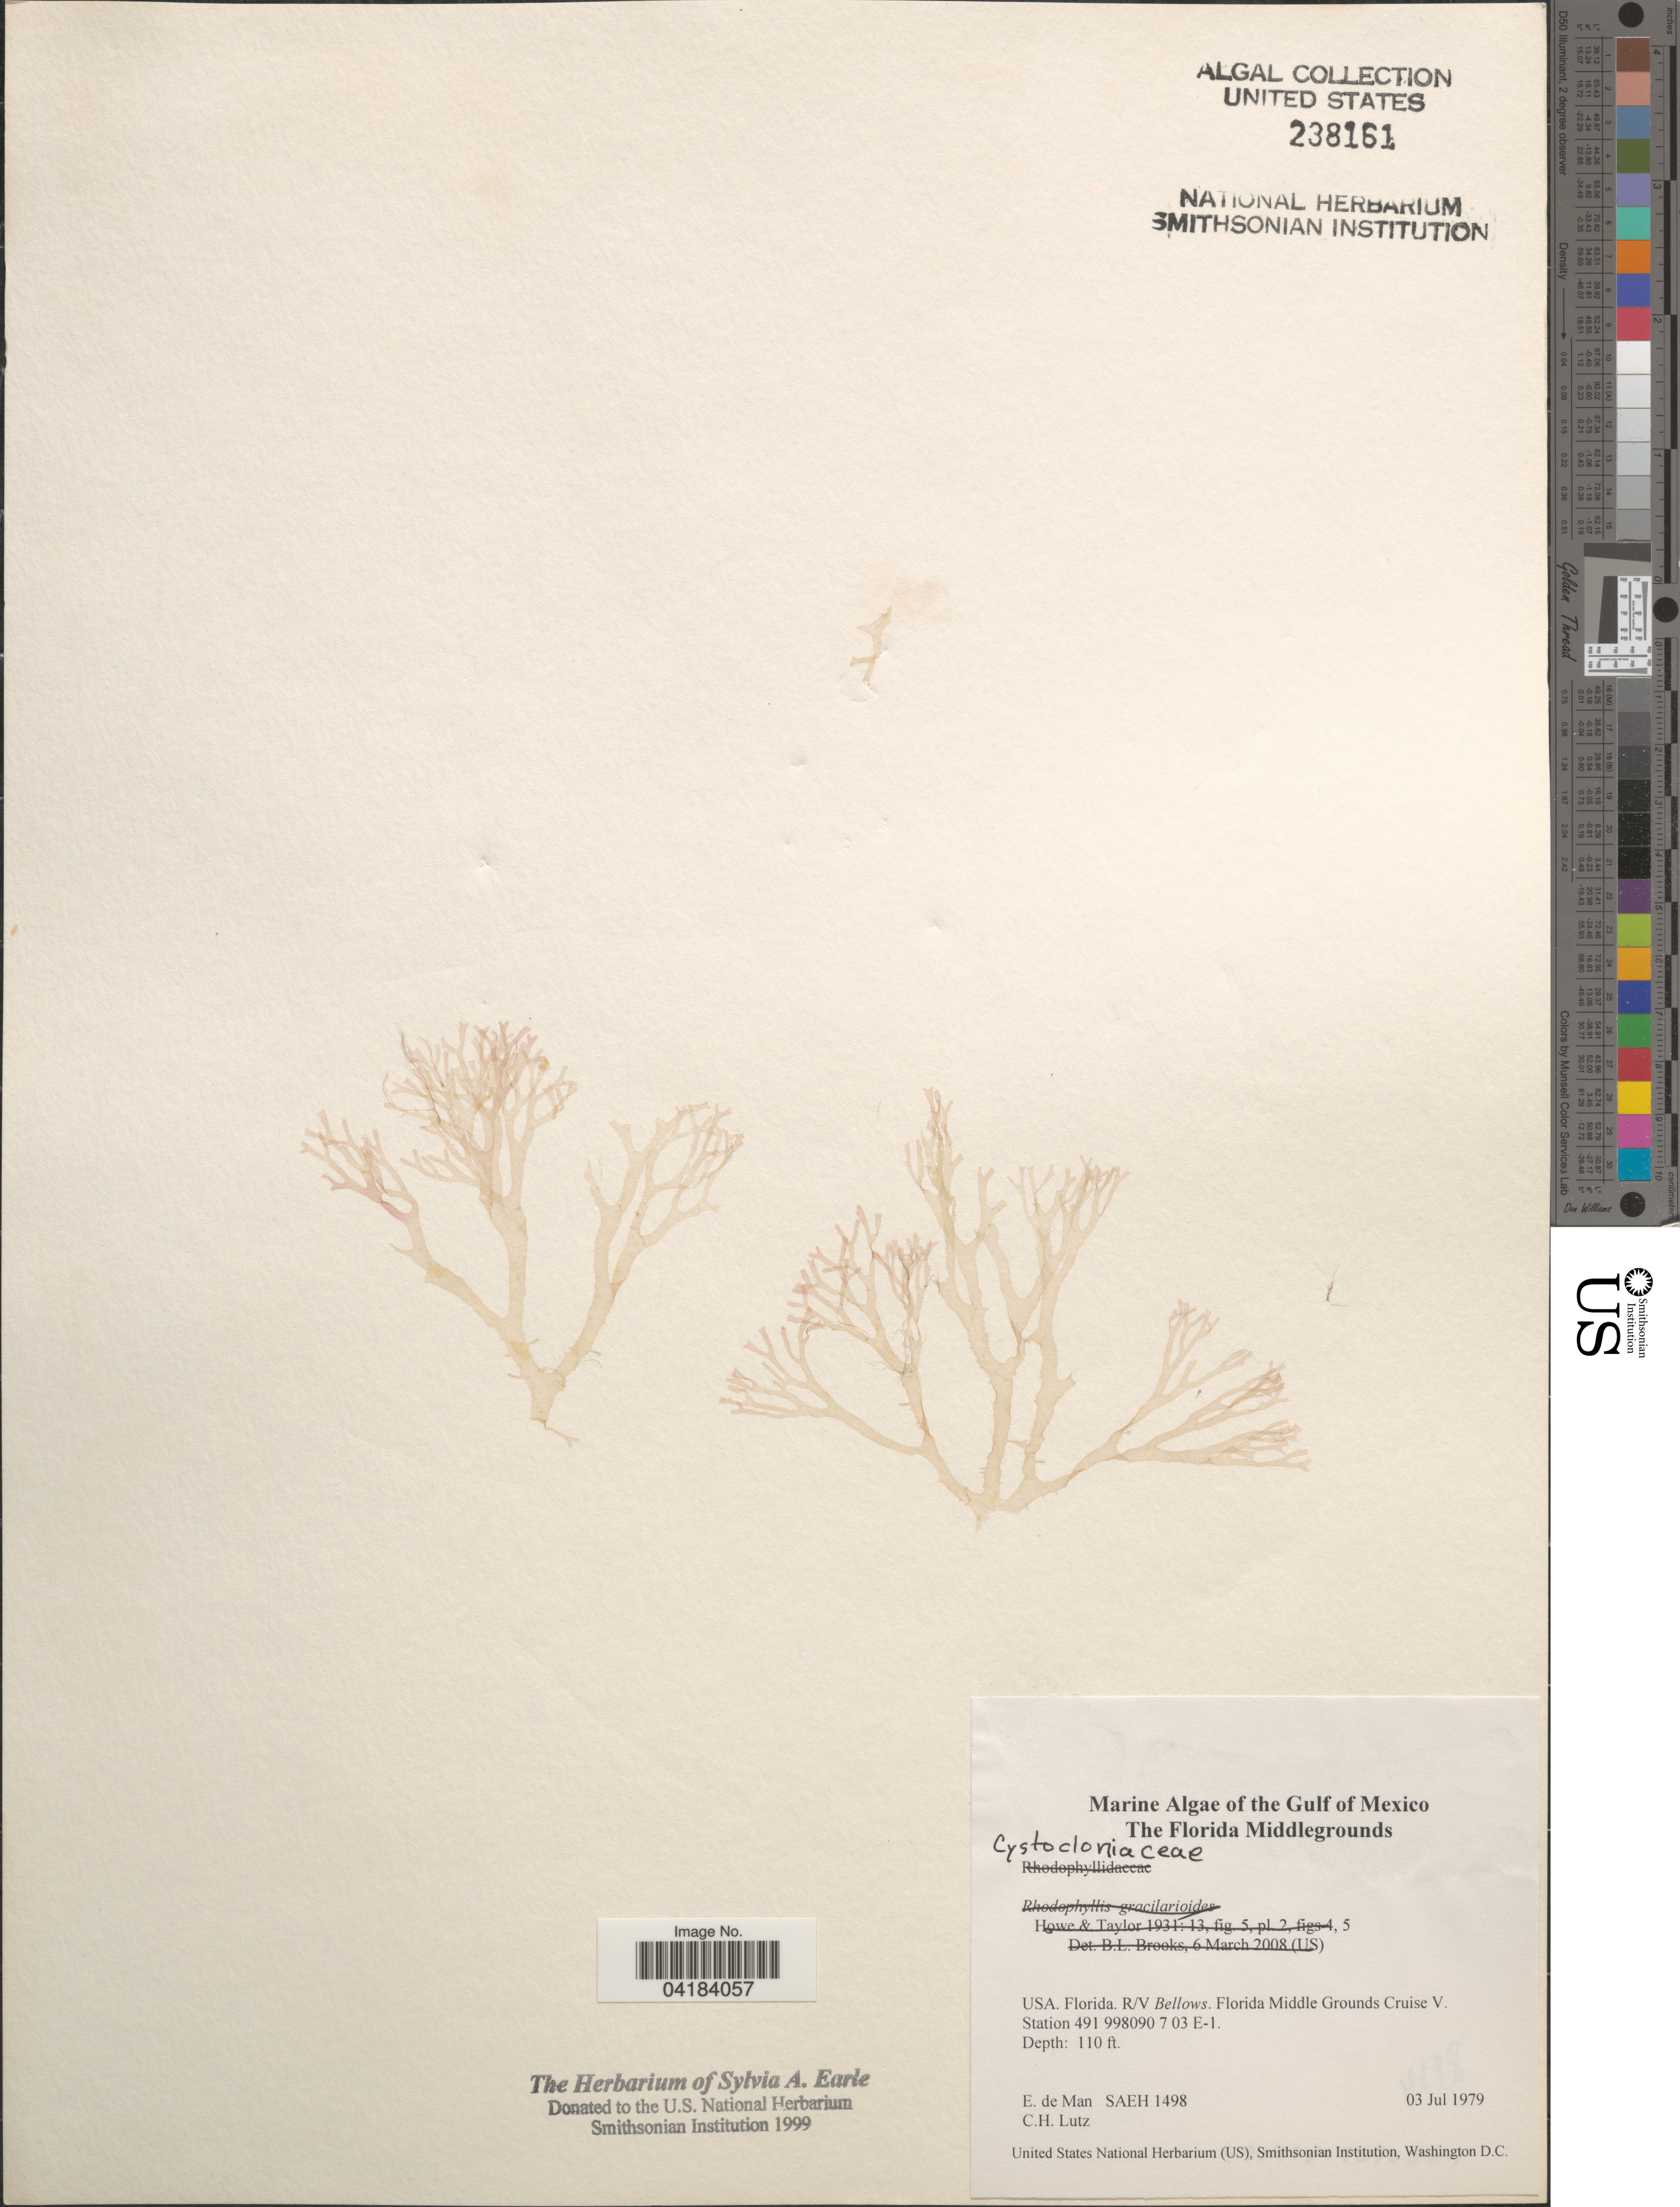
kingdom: Plantae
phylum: Rhodophyta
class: Florideophyceae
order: Gigartinales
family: Cystocloniaceae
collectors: E. de Man & C. Lutz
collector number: SAEH1498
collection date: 1979-07-03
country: United States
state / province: Florida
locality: The Gulf of Mexico. The Florida Middlegrounds. R/V Bellows. Florida Middle Grounds Cruise V. Station 491 998090 7 03 E-1.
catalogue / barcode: US 238161